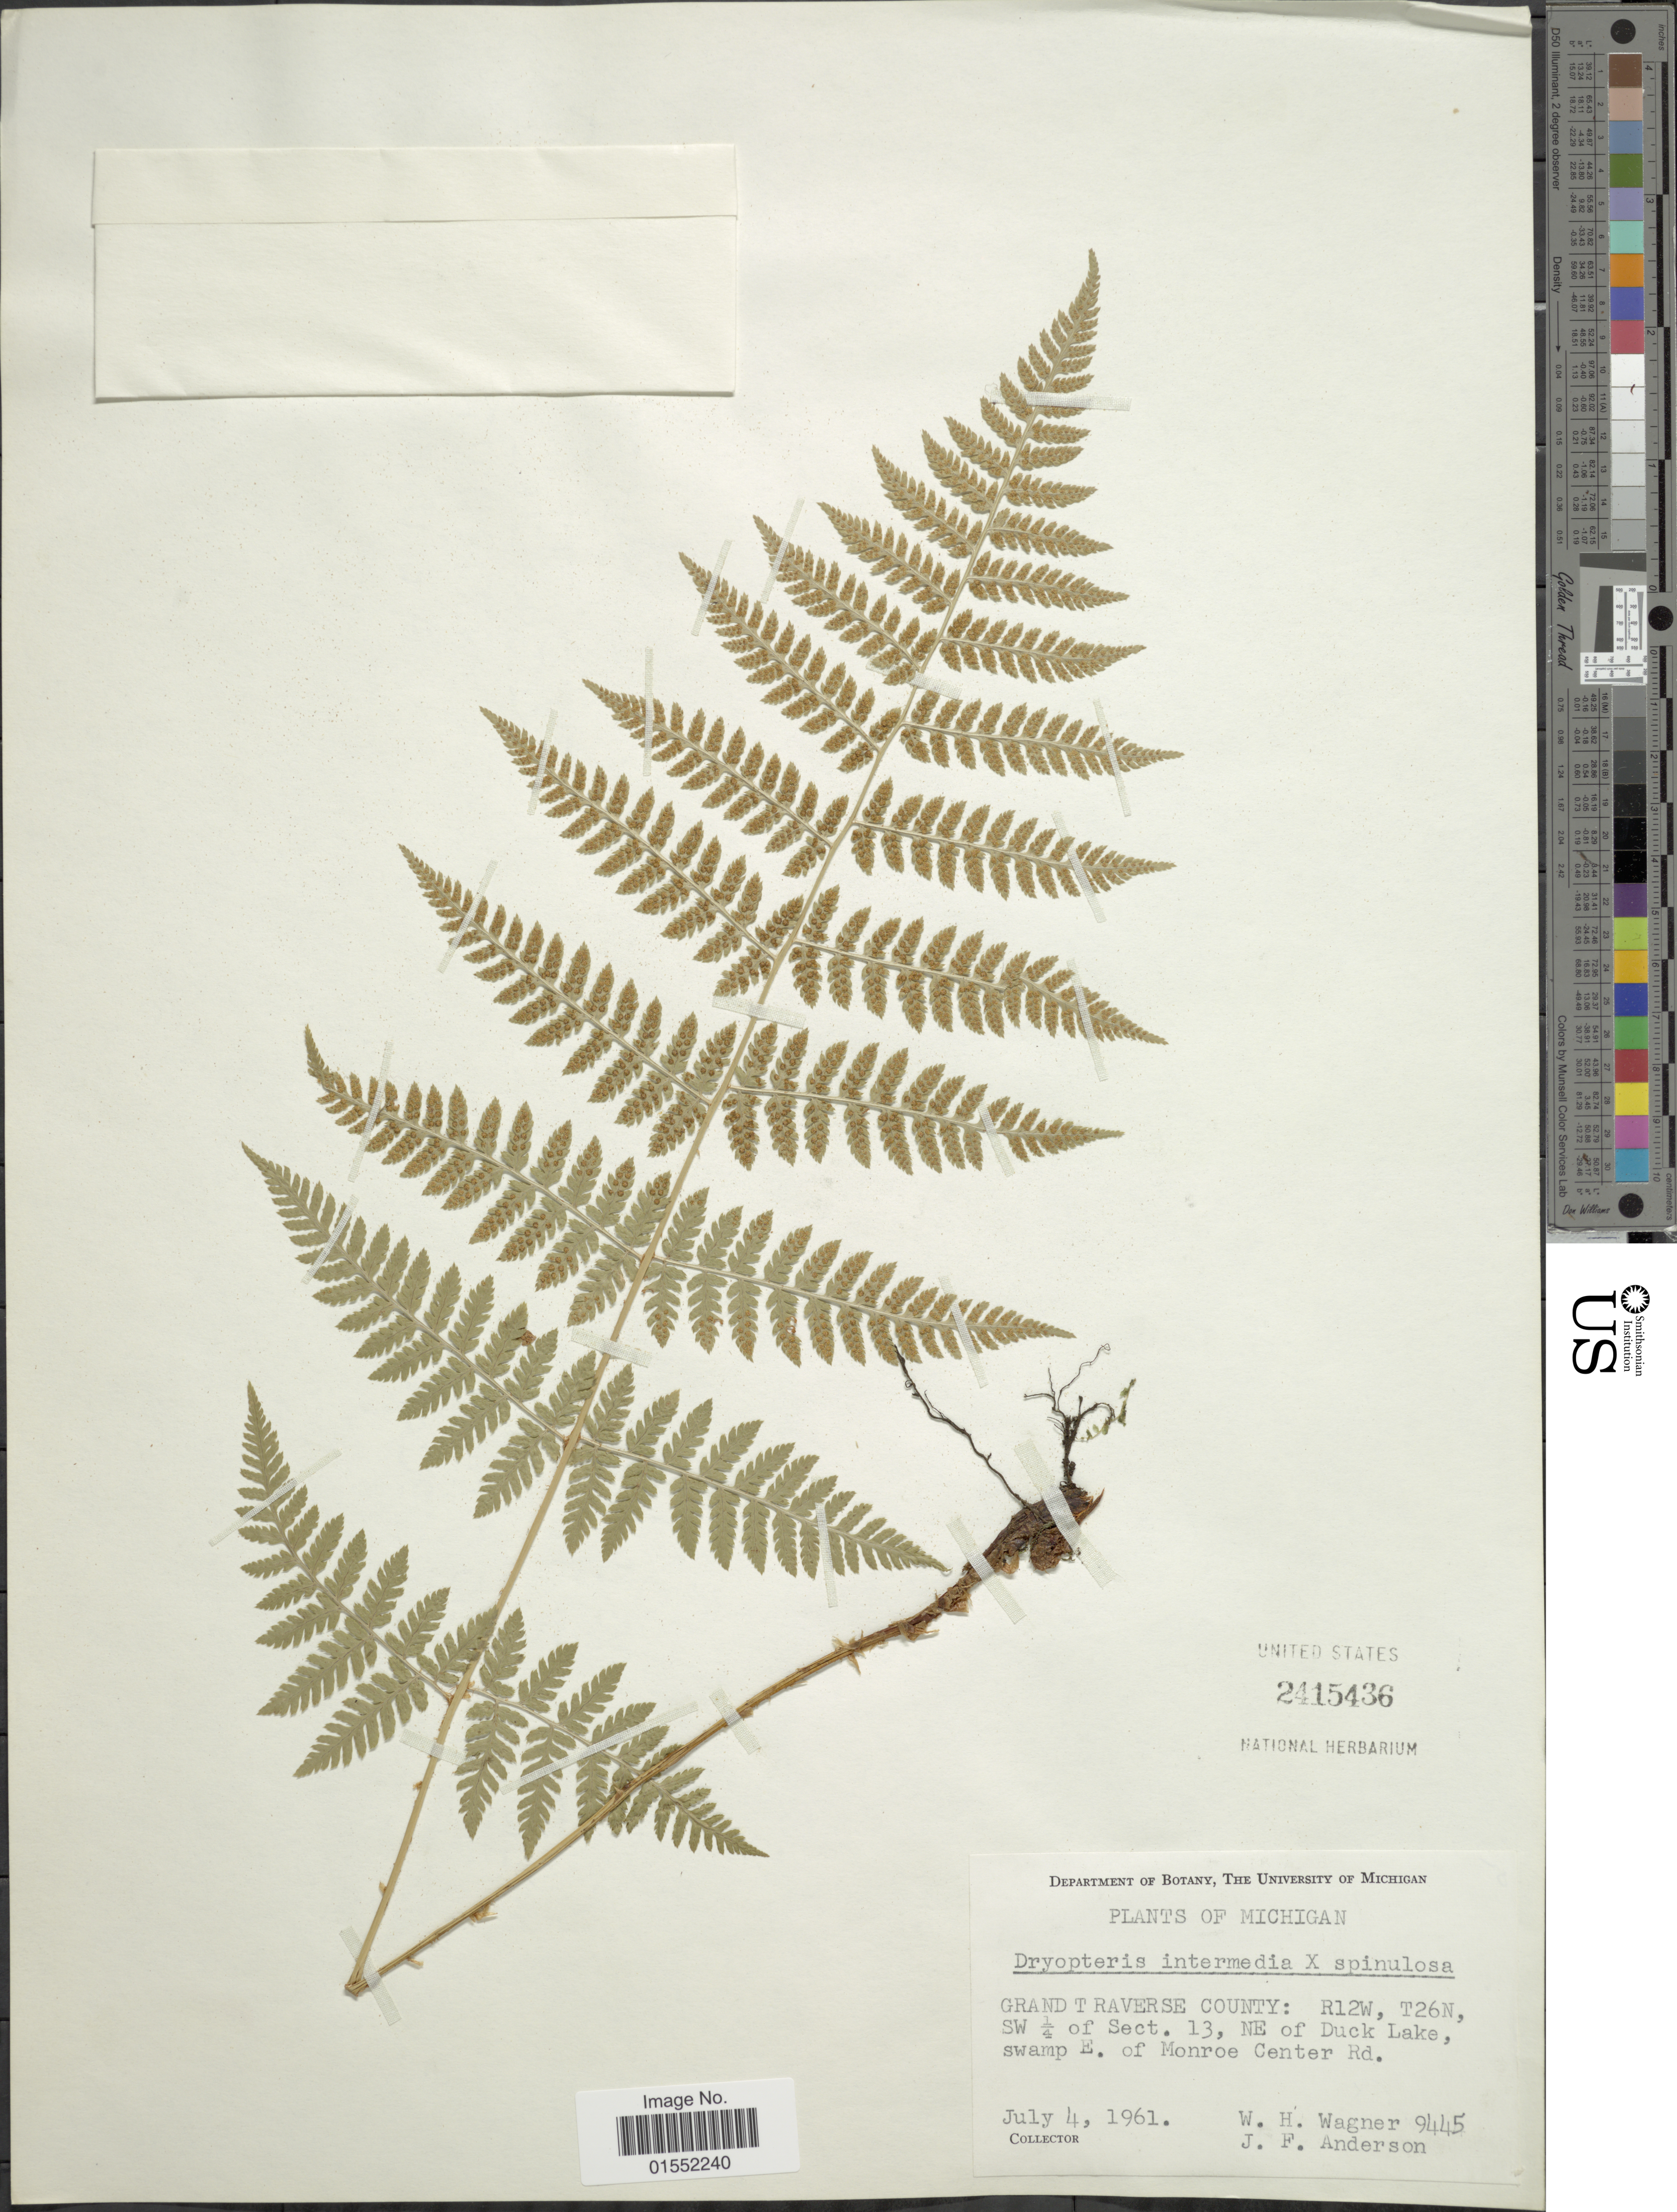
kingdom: Plantae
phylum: Tracheophyta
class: Polypodiopsida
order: Polypodiales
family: Dryopteridaceae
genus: Dryopteris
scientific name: Dryopteris x triploidea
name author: Wherry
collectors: W. H. Wagner & J. Anderson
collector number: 9445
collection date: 1961-07-04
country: United States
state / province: Michigan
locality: Grand Traverse County: R12W, T26N, SW ¼ of Sect. 13, NE of Duck Lake, swamp E. of Monroe Center Rd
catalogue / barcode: US 2415436